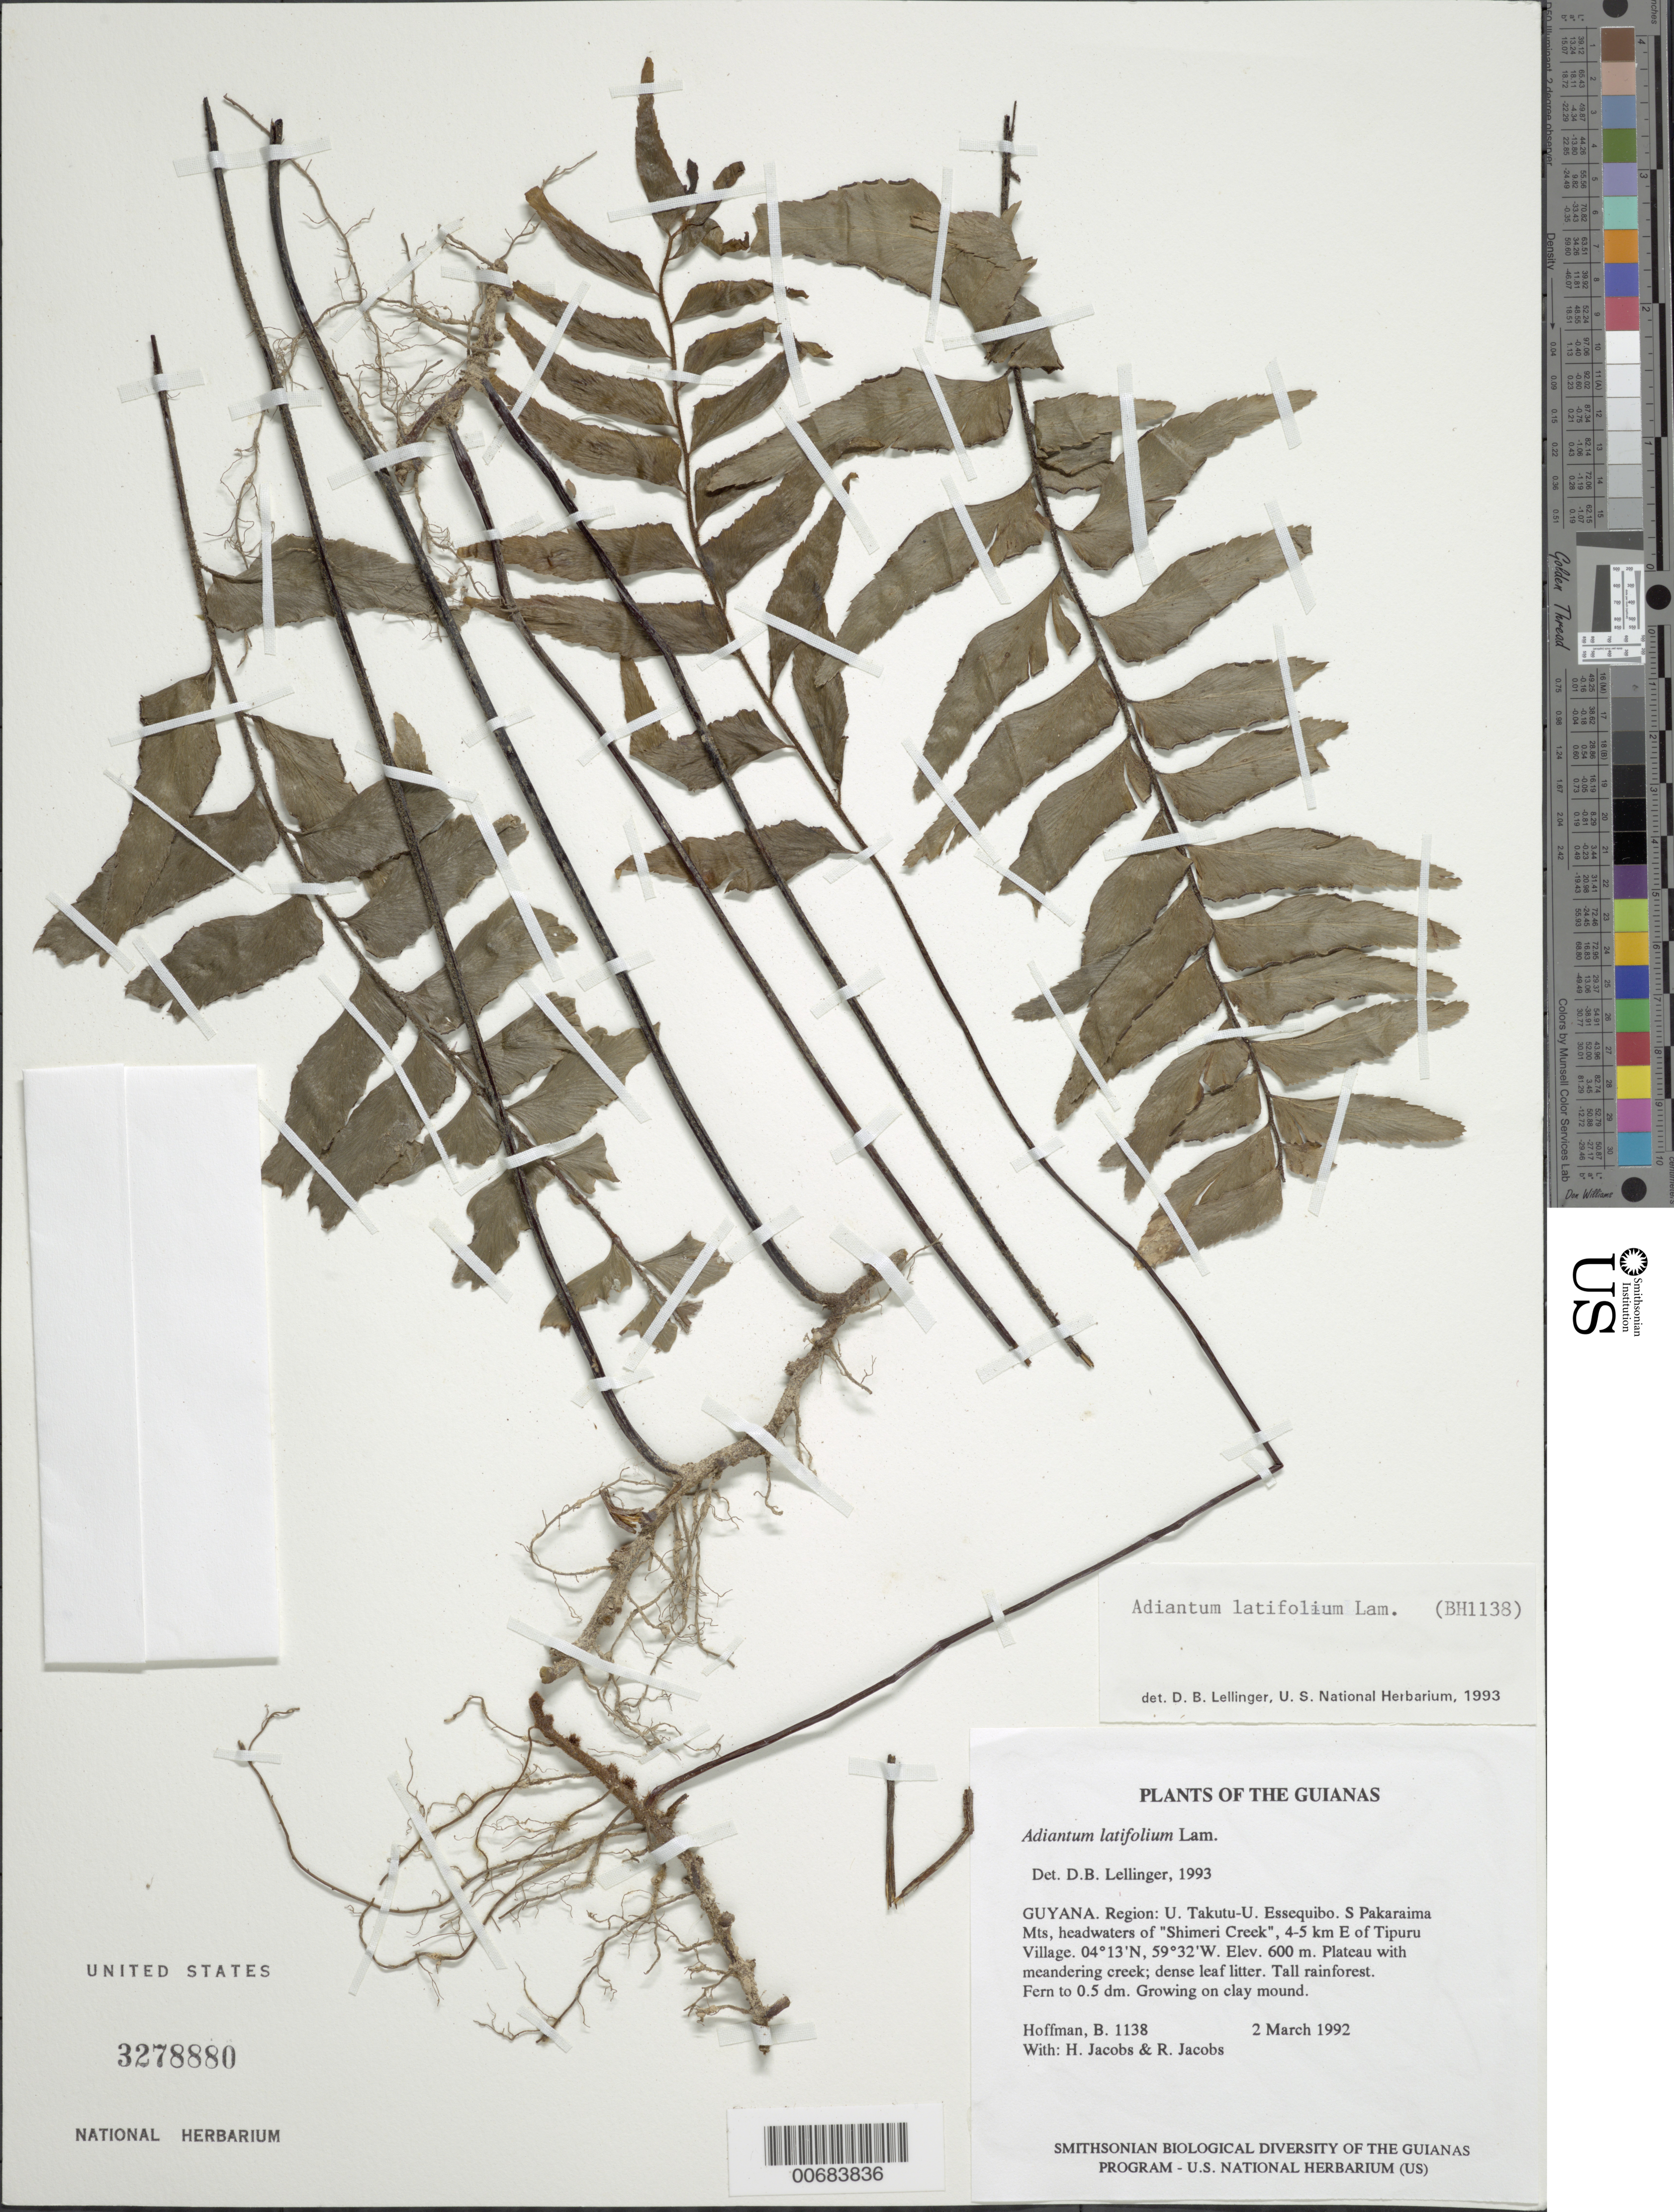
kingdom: Plantae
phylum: Tracheophyta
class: Polypodiopsida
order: Polypodiales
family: Pteridaceae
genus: Adiantum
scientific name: Adiantum latifolium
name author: Lam.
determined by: Lellinger, David B., (BOT), Smithsonian Institution - National Museum of Natural History (UNITED STATES)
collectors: B. Hoffman, H. Jacobs & R. Jacobs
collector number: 1138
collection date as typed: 2 March 1992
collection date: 1992-03-02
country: Guyana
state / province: U. Takutu-U. Essequibo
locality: S Pakaraima Mts, headwaters of "Shimeri Creek", 4-5 km E of Tipuru Village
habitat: Plateau with meandering creek; dense leaf litter. Tall rainforest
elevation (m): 600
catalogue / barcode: US 3278880